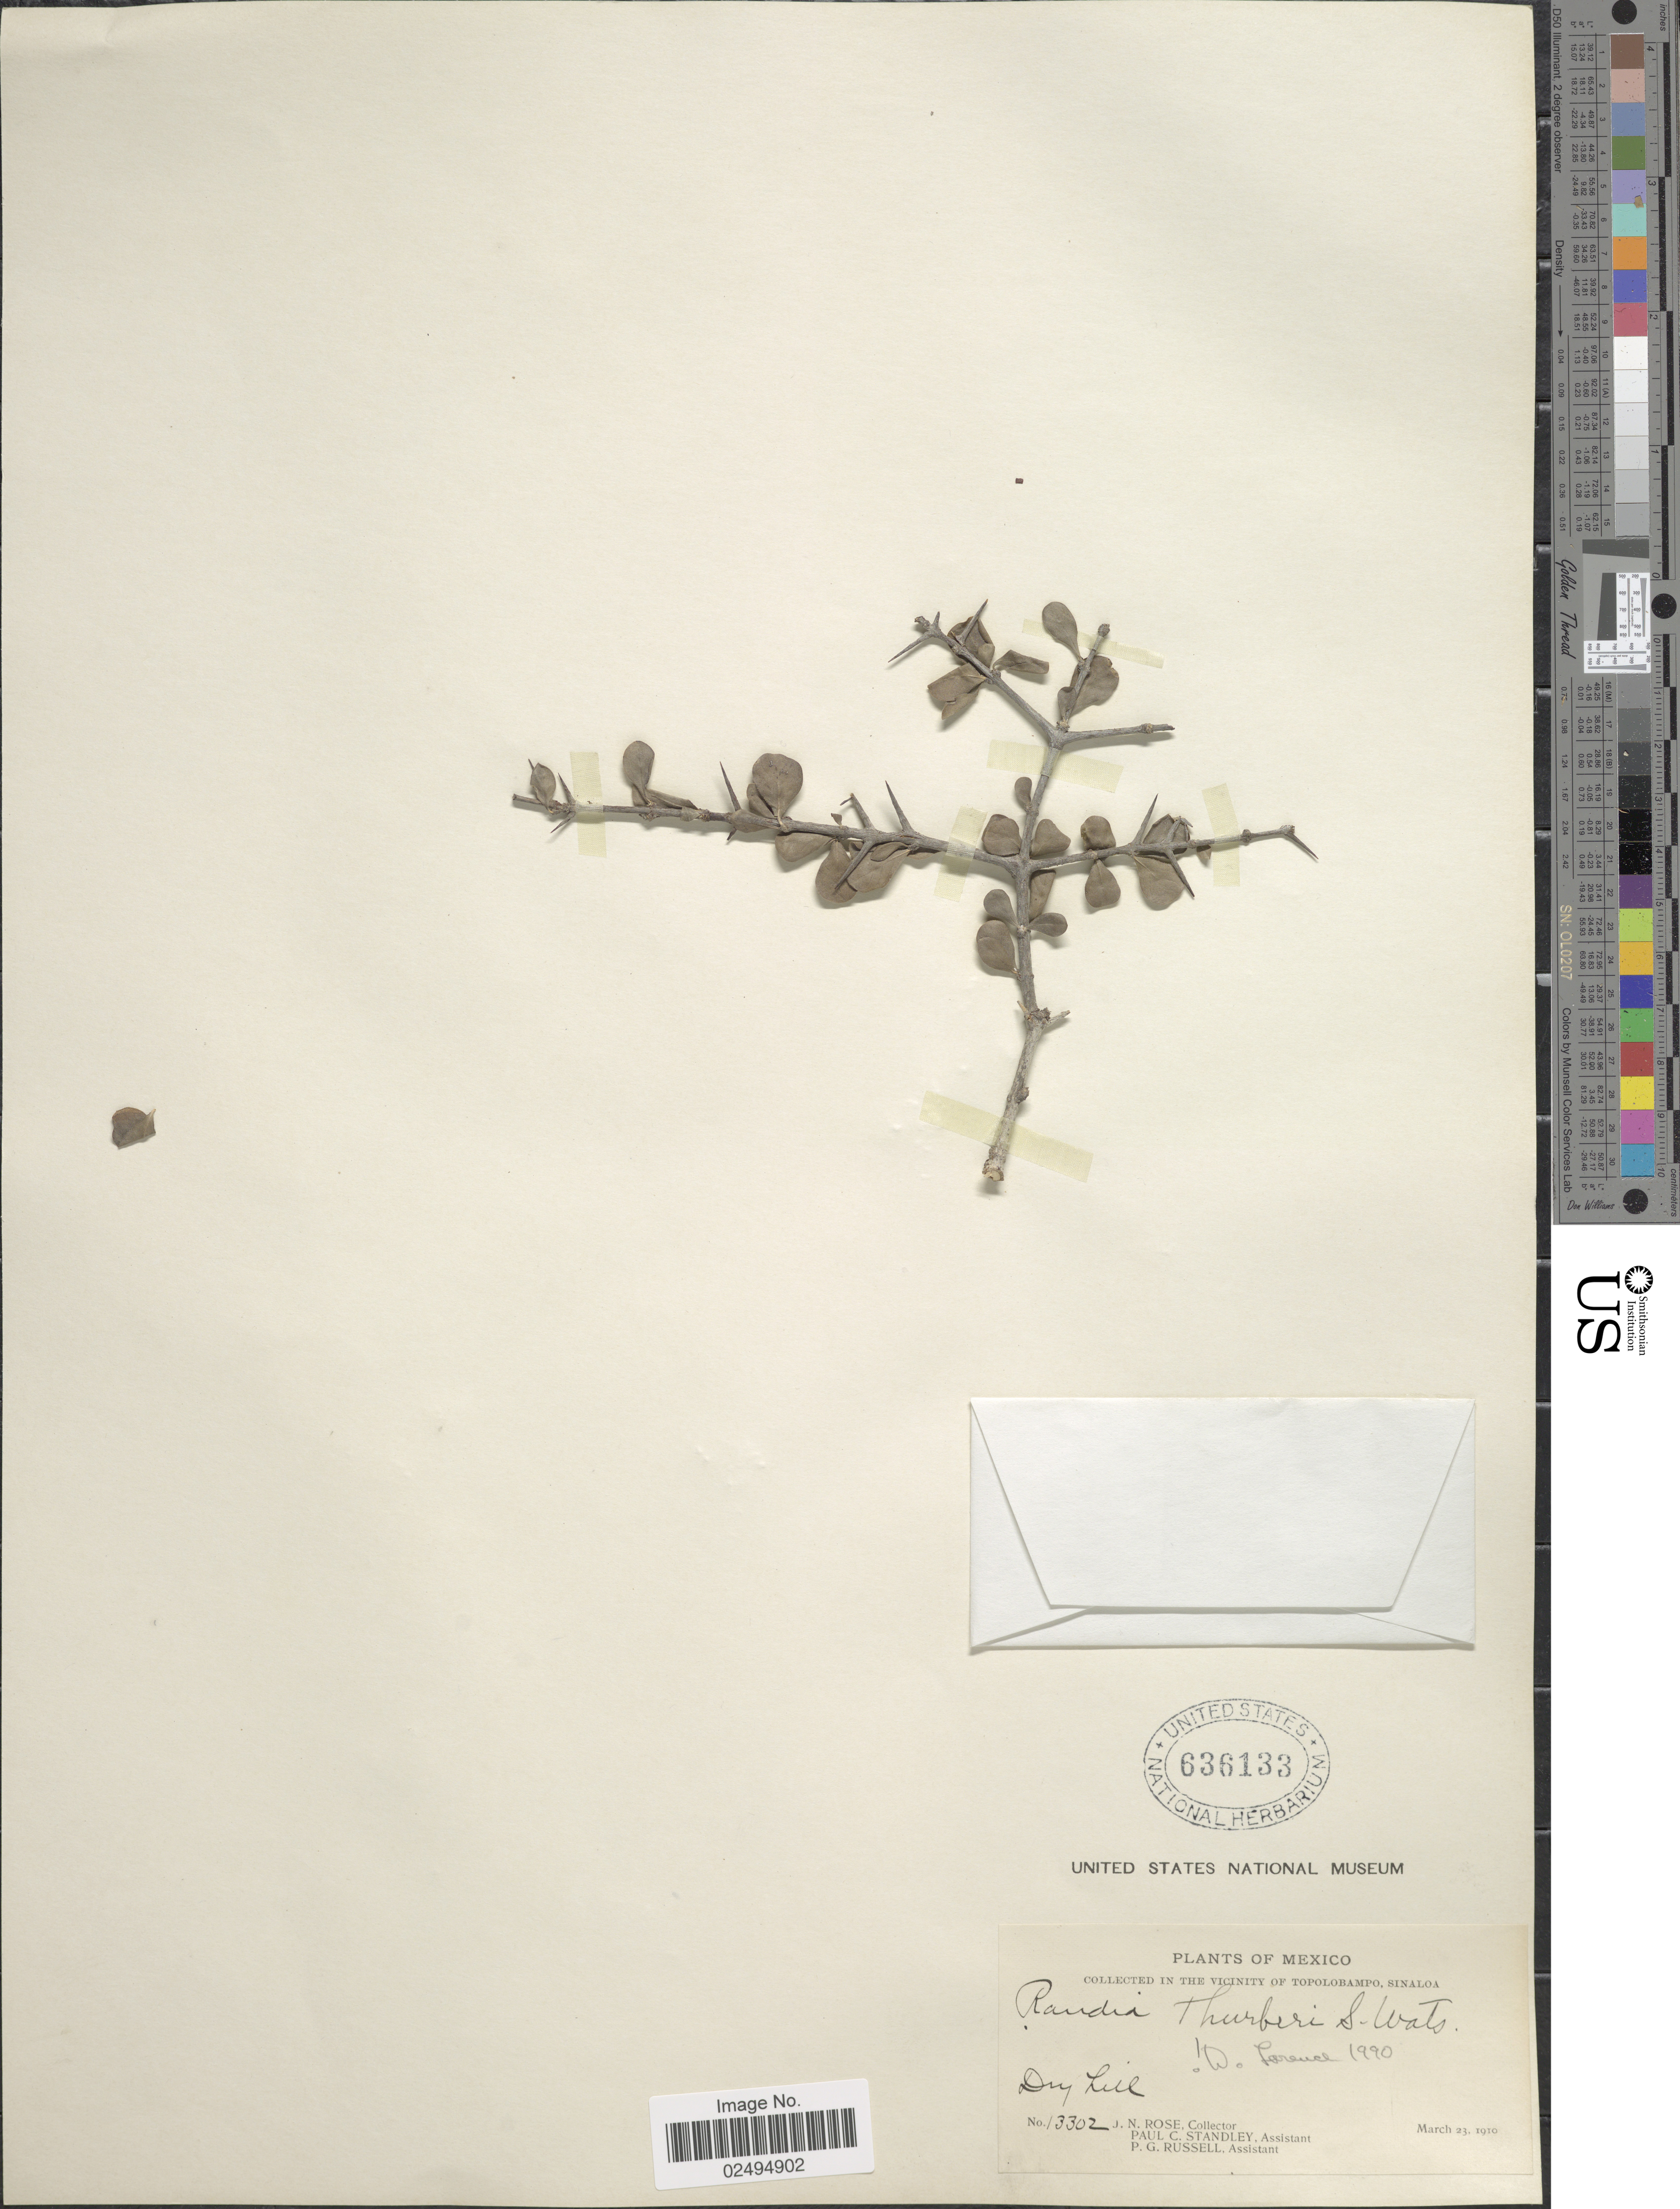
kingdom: Plantae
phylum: Tracheophyta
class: Magnoliopsida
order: Gentianales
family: Rubiaceae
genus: Randia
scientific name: Randia thurberi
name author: S. Watson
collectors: J. N. Rose, P. C. Standley & P. G. Russell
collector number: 13302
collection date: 1910-03-23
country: Mexico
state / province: Sinaloa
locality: Vicinity of Topolobampo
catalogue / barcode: US 636133